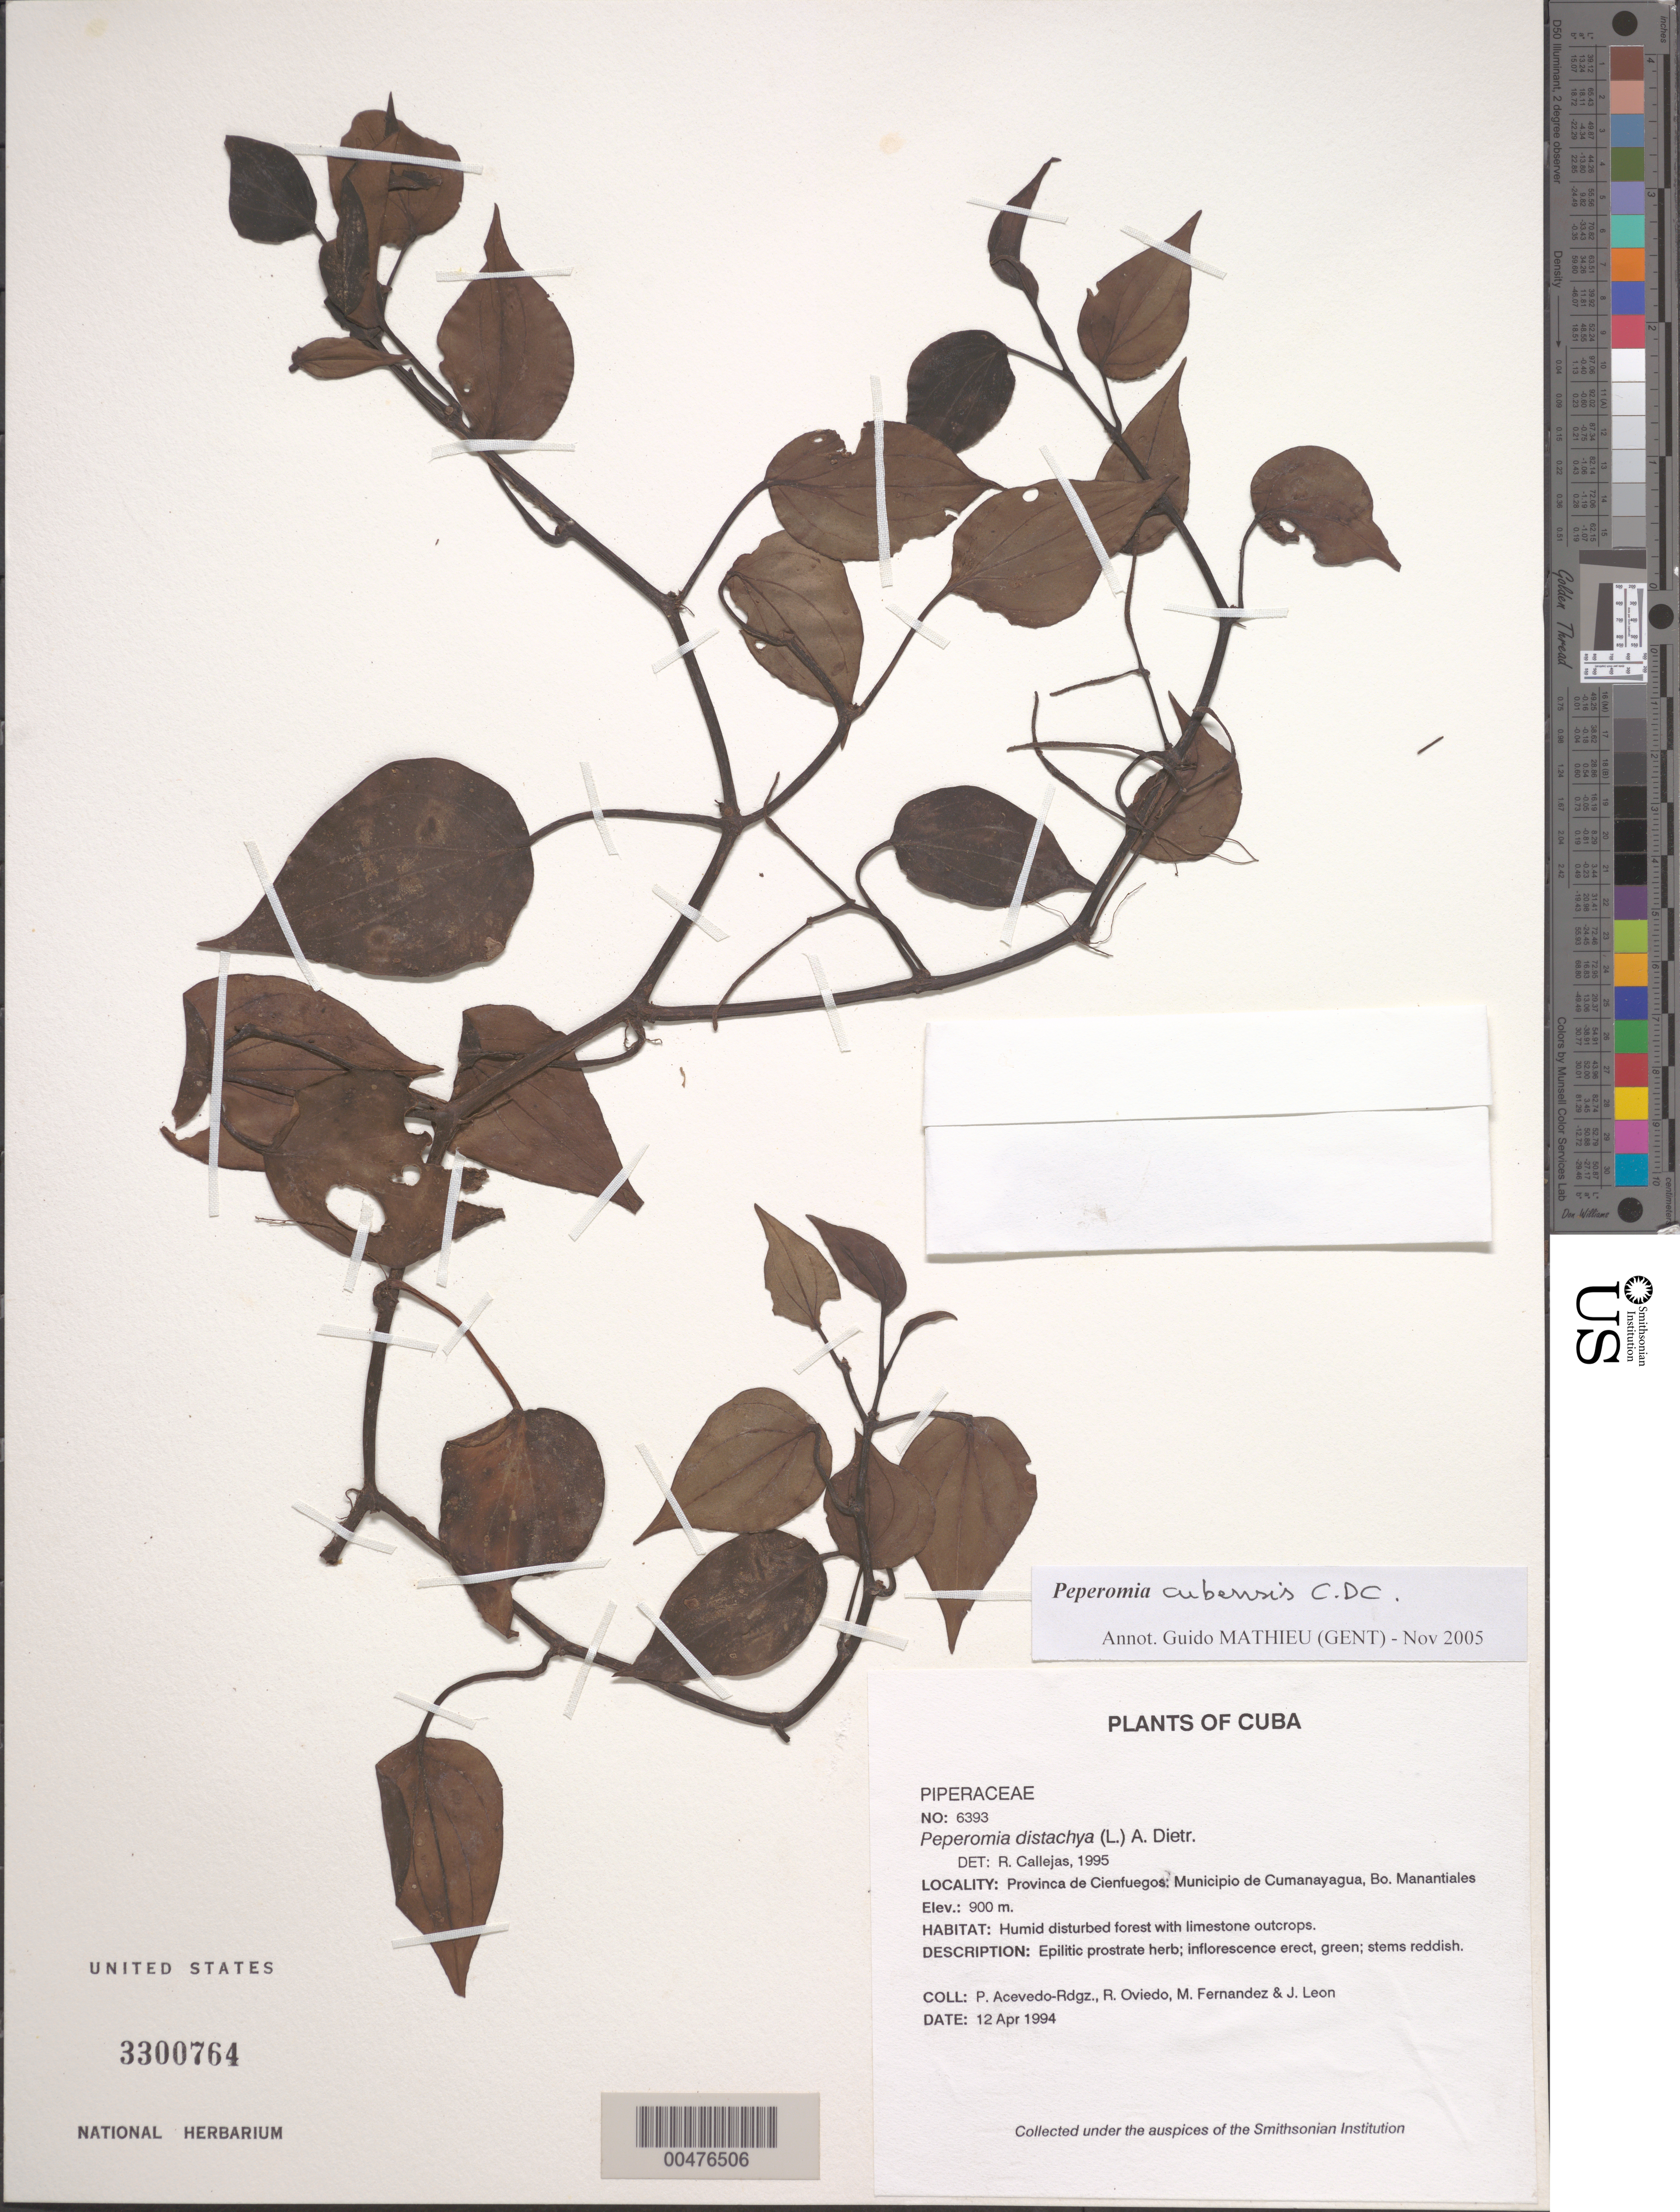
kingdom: Plantae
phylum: Tracheophyta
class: Magnoliopsida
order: Piperales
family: Piperaceae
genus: Peperomia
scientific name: Peperomia cubensis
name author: C. DC.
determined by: Mathieu, Guido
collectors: P. Acevedo-Rodr., R. Oviedo, M. Fernández & J. León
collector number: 6393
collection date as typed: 12 Apr 1994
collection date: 1994-04-12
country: Cuba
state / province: Cienfuegos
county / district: Municipio de Cumanayagua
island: Cuba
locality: Bo Manantiales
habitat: Humid disturbed forest with limestone outcrops.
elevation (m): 900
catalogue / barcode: US 3300764